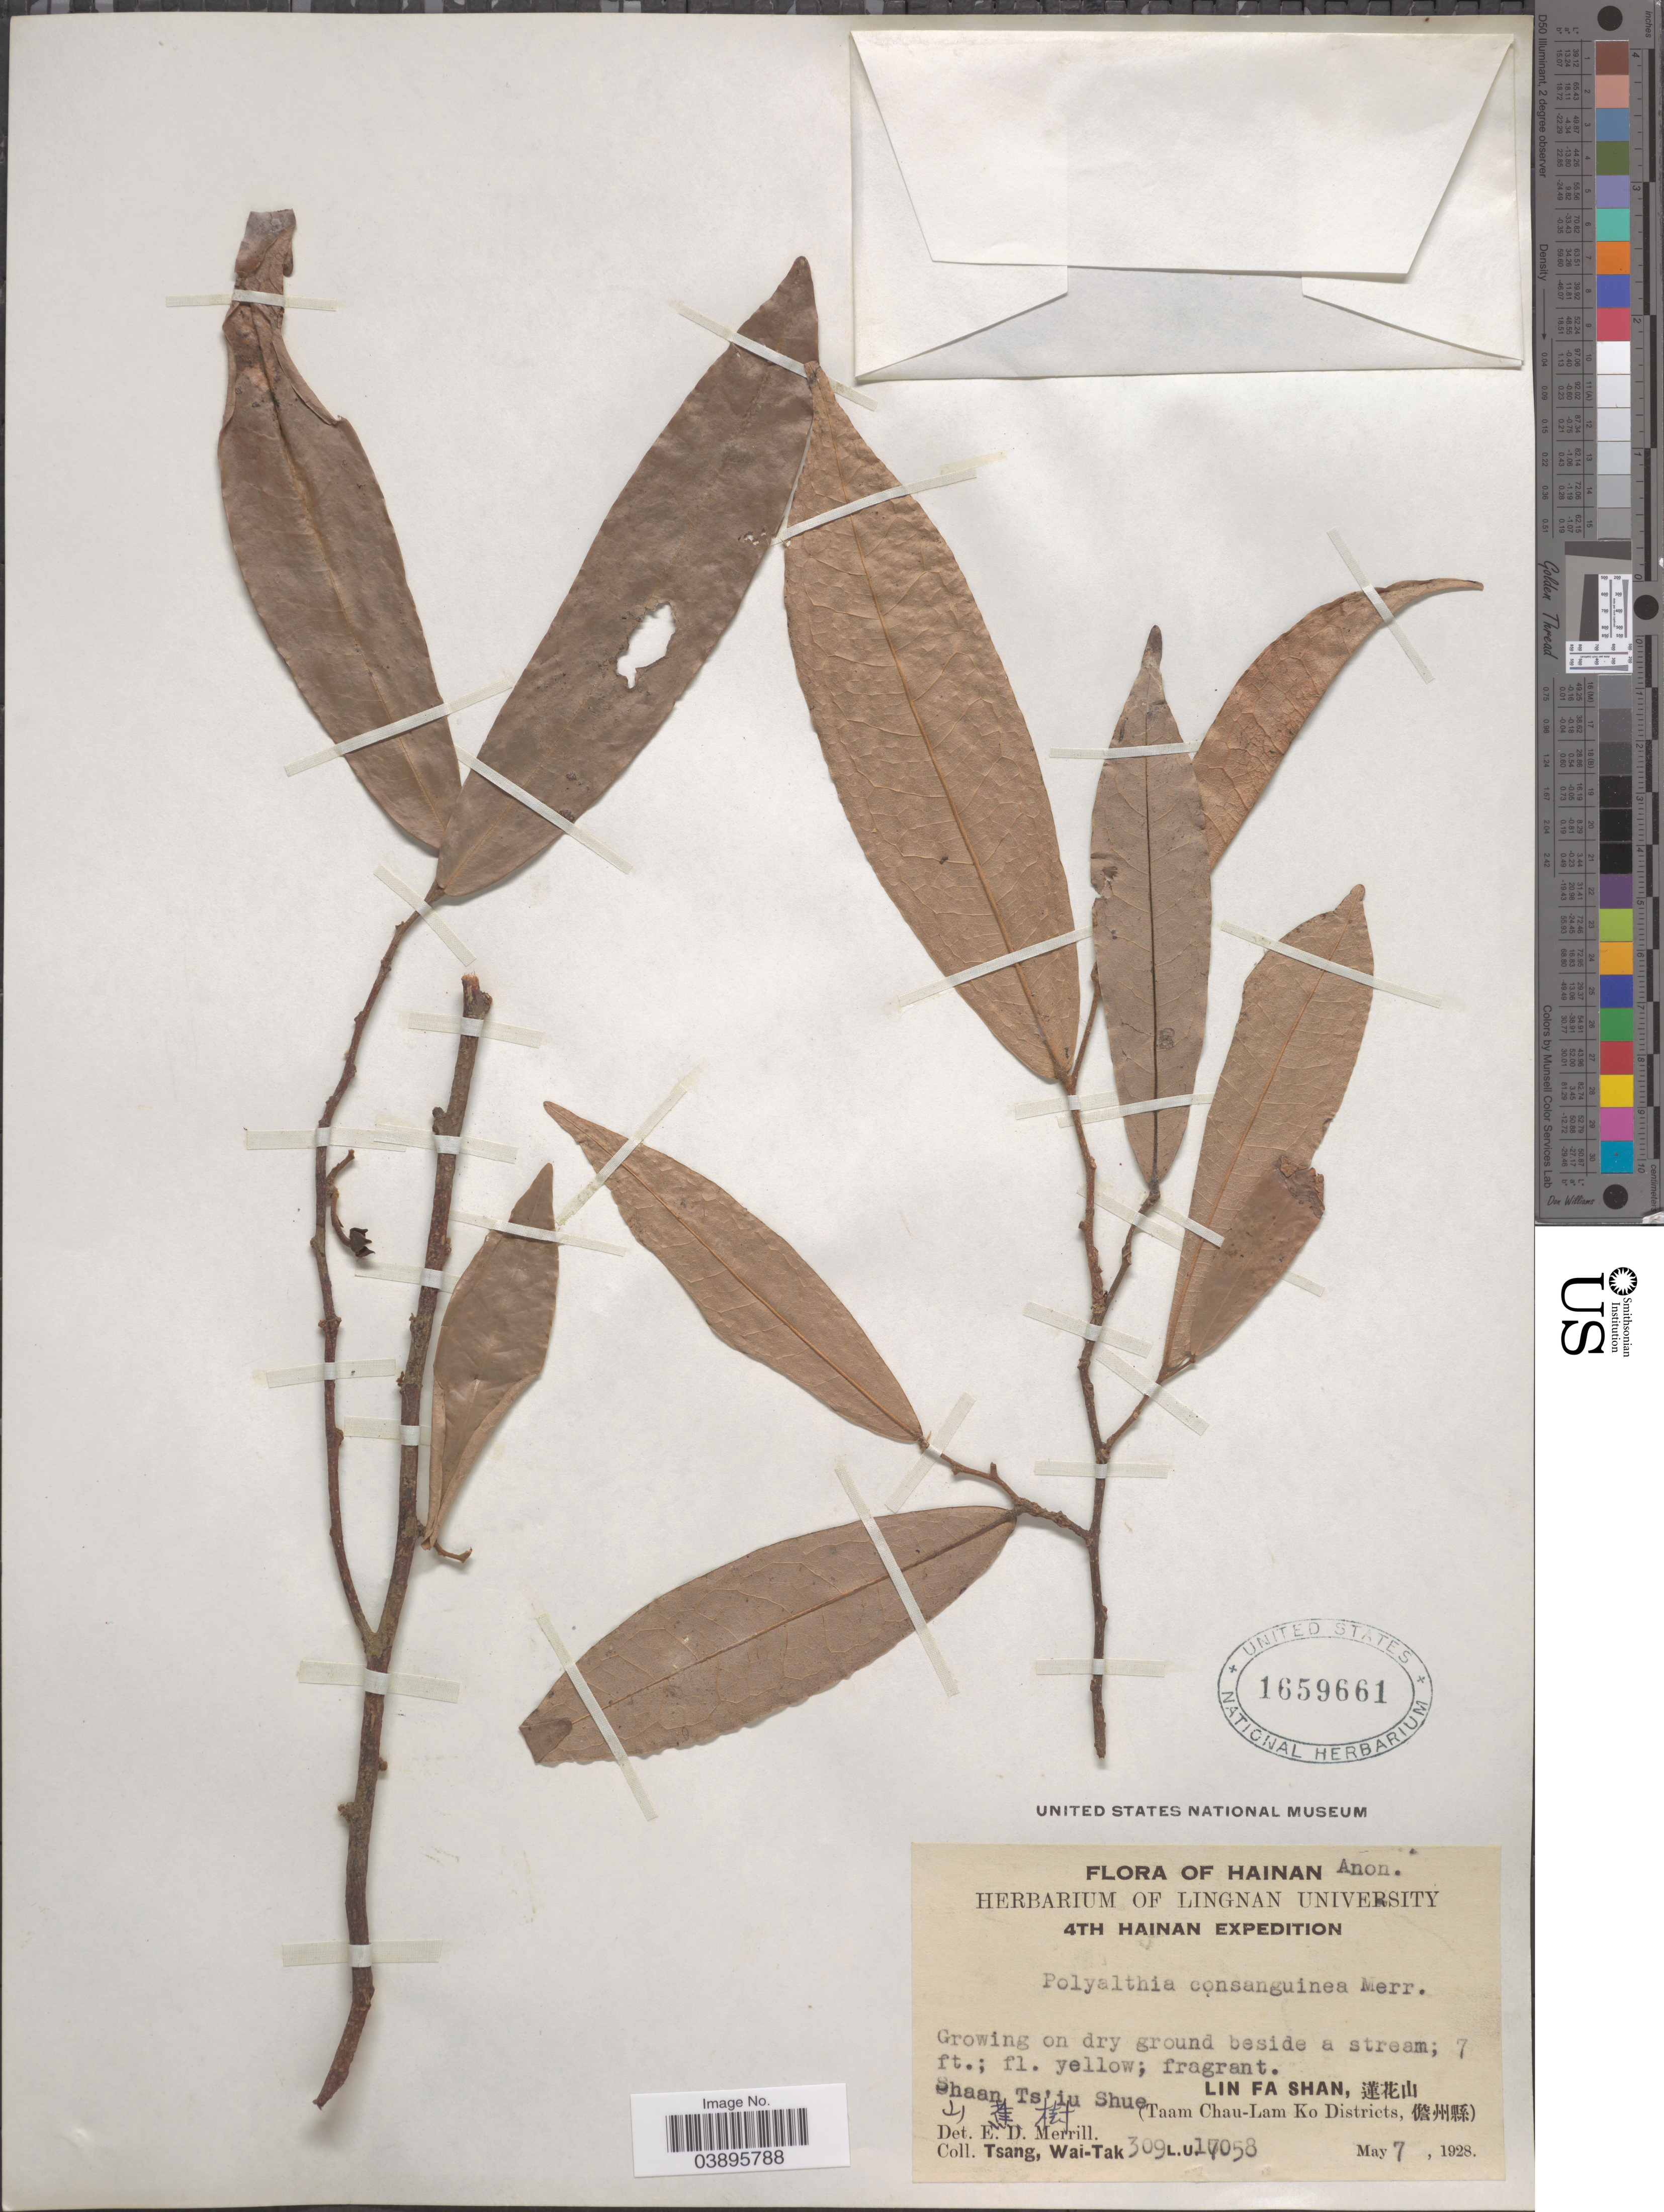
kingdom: Plantae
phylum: Tracheophyta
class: Magnoliopsida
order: Magnoliales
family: Annonaceae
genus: Polyalthia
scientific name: Polyalthia consanguinea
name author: Merr.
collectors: W. T. Tsang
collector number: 309L.U.17058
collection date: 1928-05-07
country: China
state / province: Hainan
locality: Shaan Ts'iu Shue X. Lin Fa Shan, X. (Taam Chau-Lam Ko Districts, X).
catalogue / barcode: US 1659661